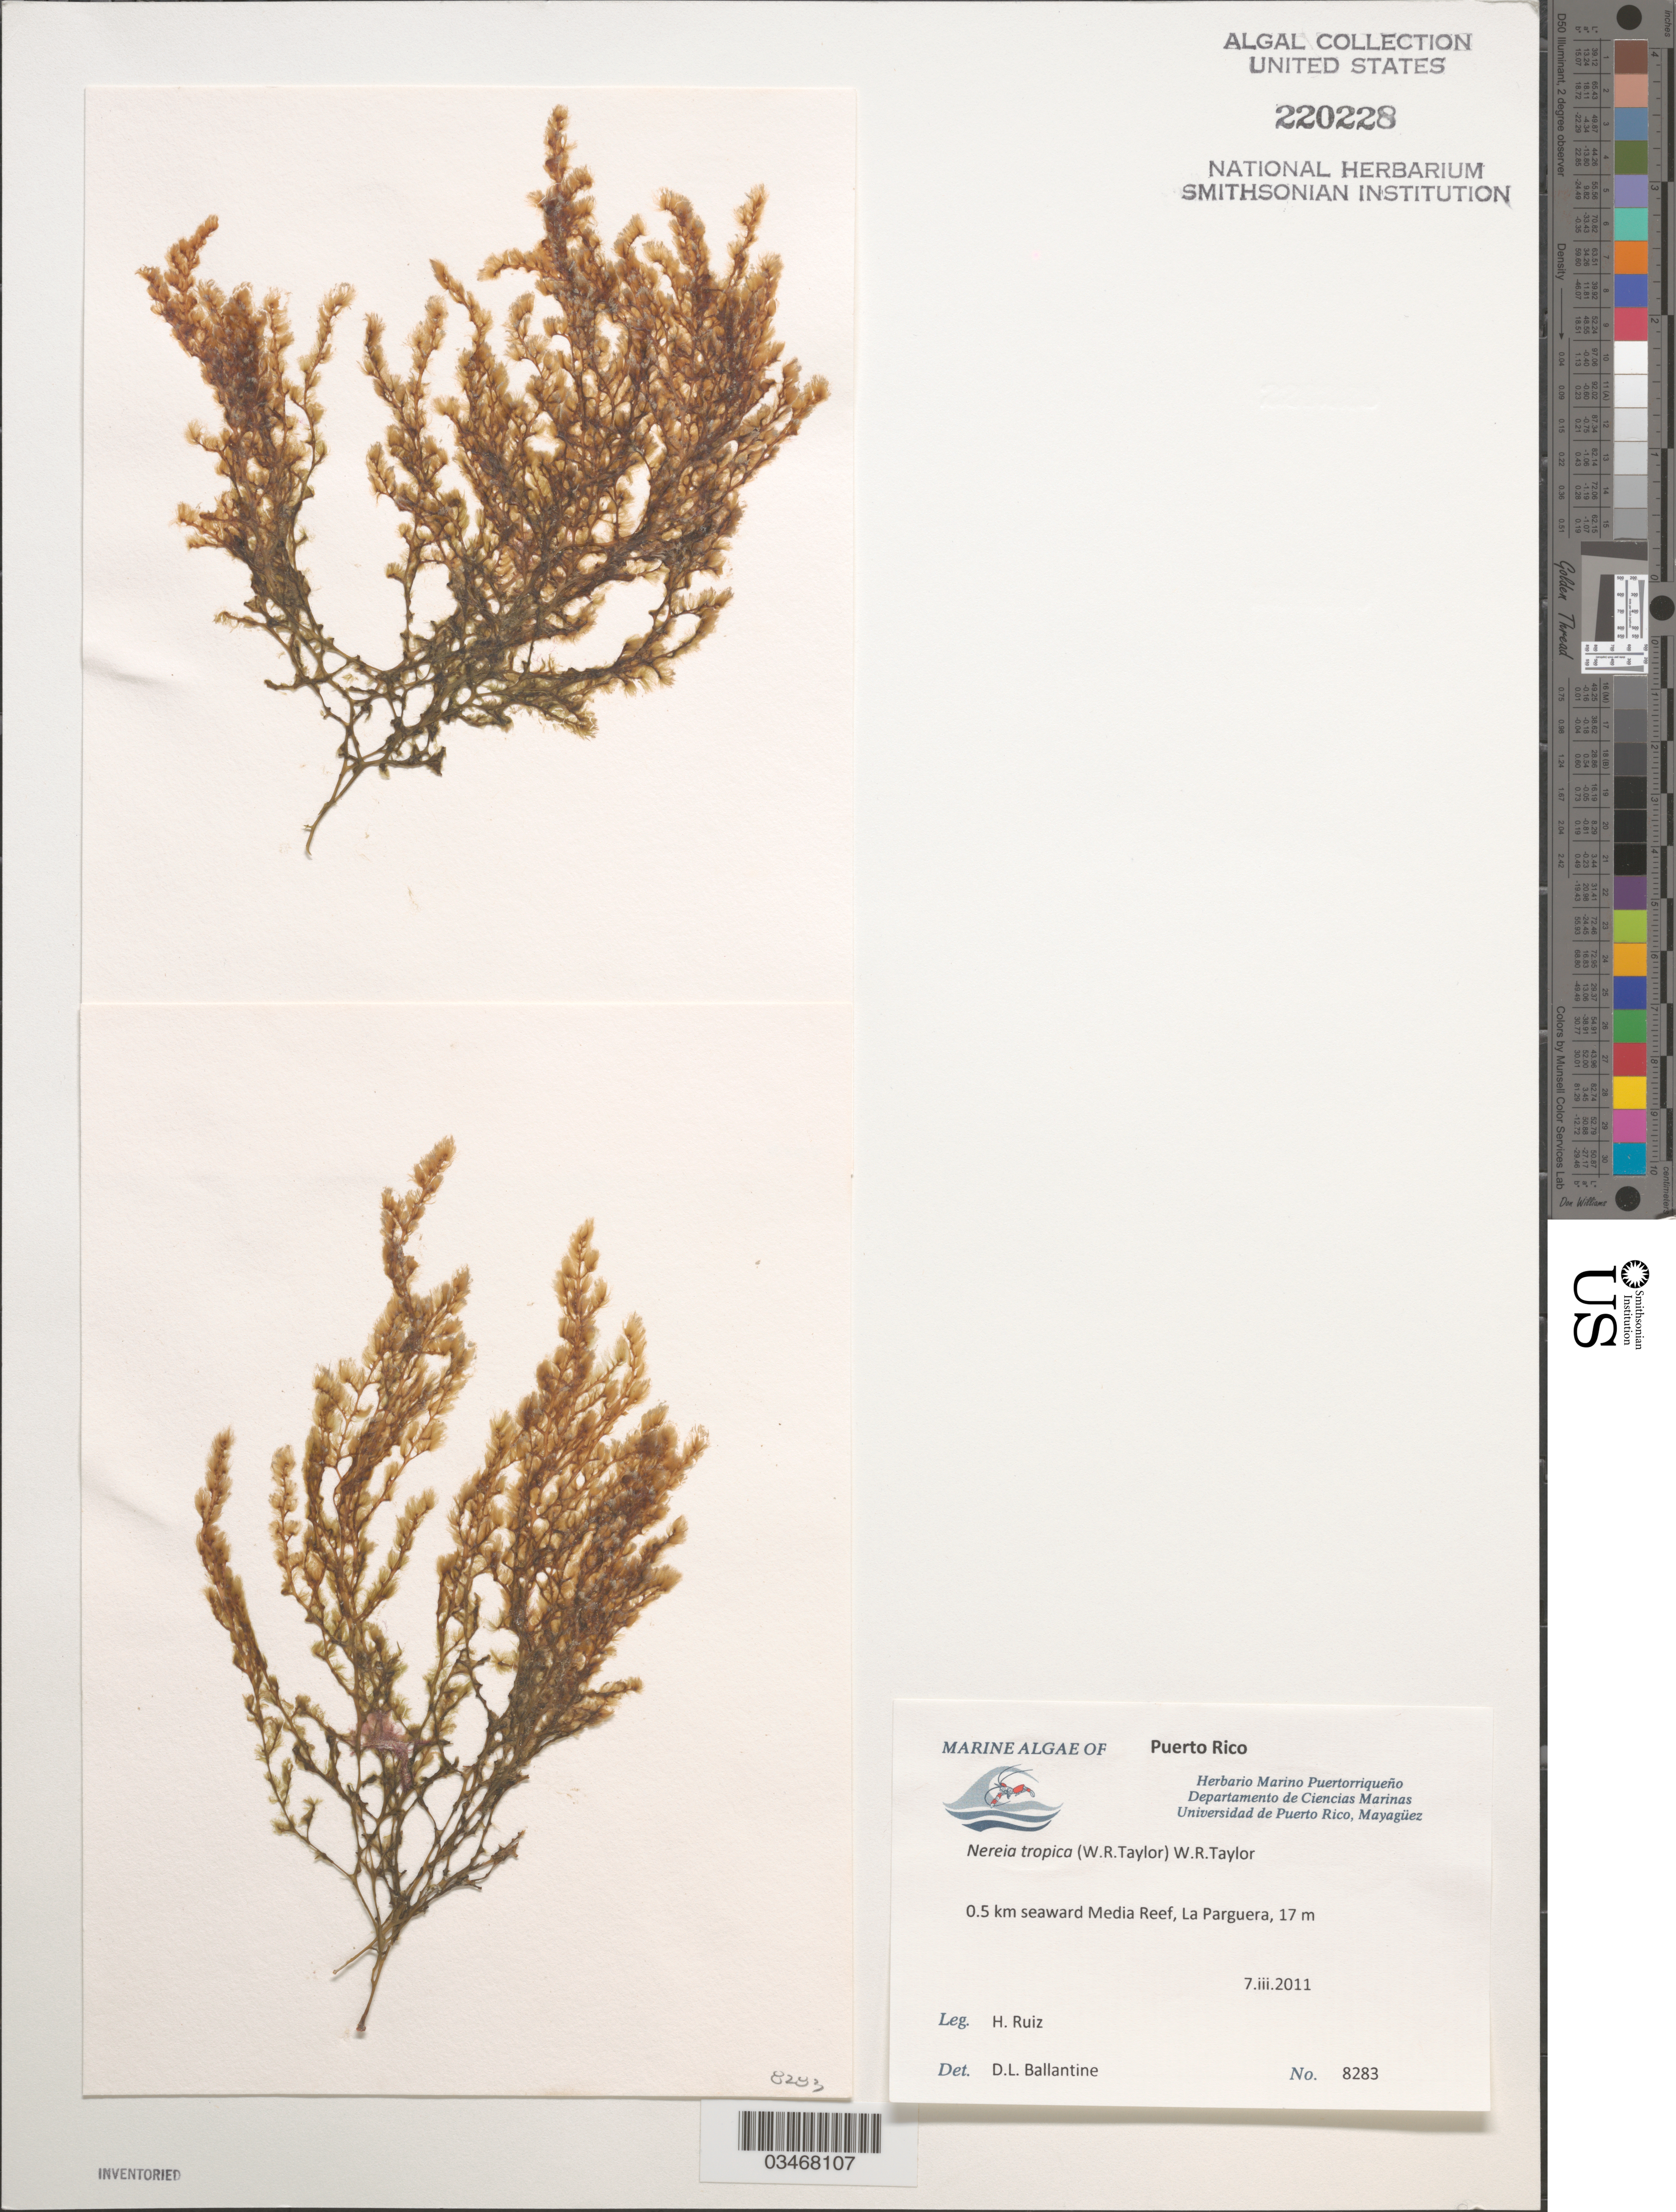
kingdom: Chromista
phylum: Ochrophyta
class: Phaeophyceae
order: Sporochnales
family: Sporochnaceae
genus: Nereia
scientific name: Nereia tropica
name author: (W.R. Taylor) W.R. Taylor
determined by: Ballantine, D. L.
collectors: H. Ruiz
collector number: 8283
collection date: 2011-03-07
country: Puerto Rico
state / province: Lajas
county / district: La Parguera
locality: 0.5 km seaward Media Reef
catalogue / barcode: US 220228